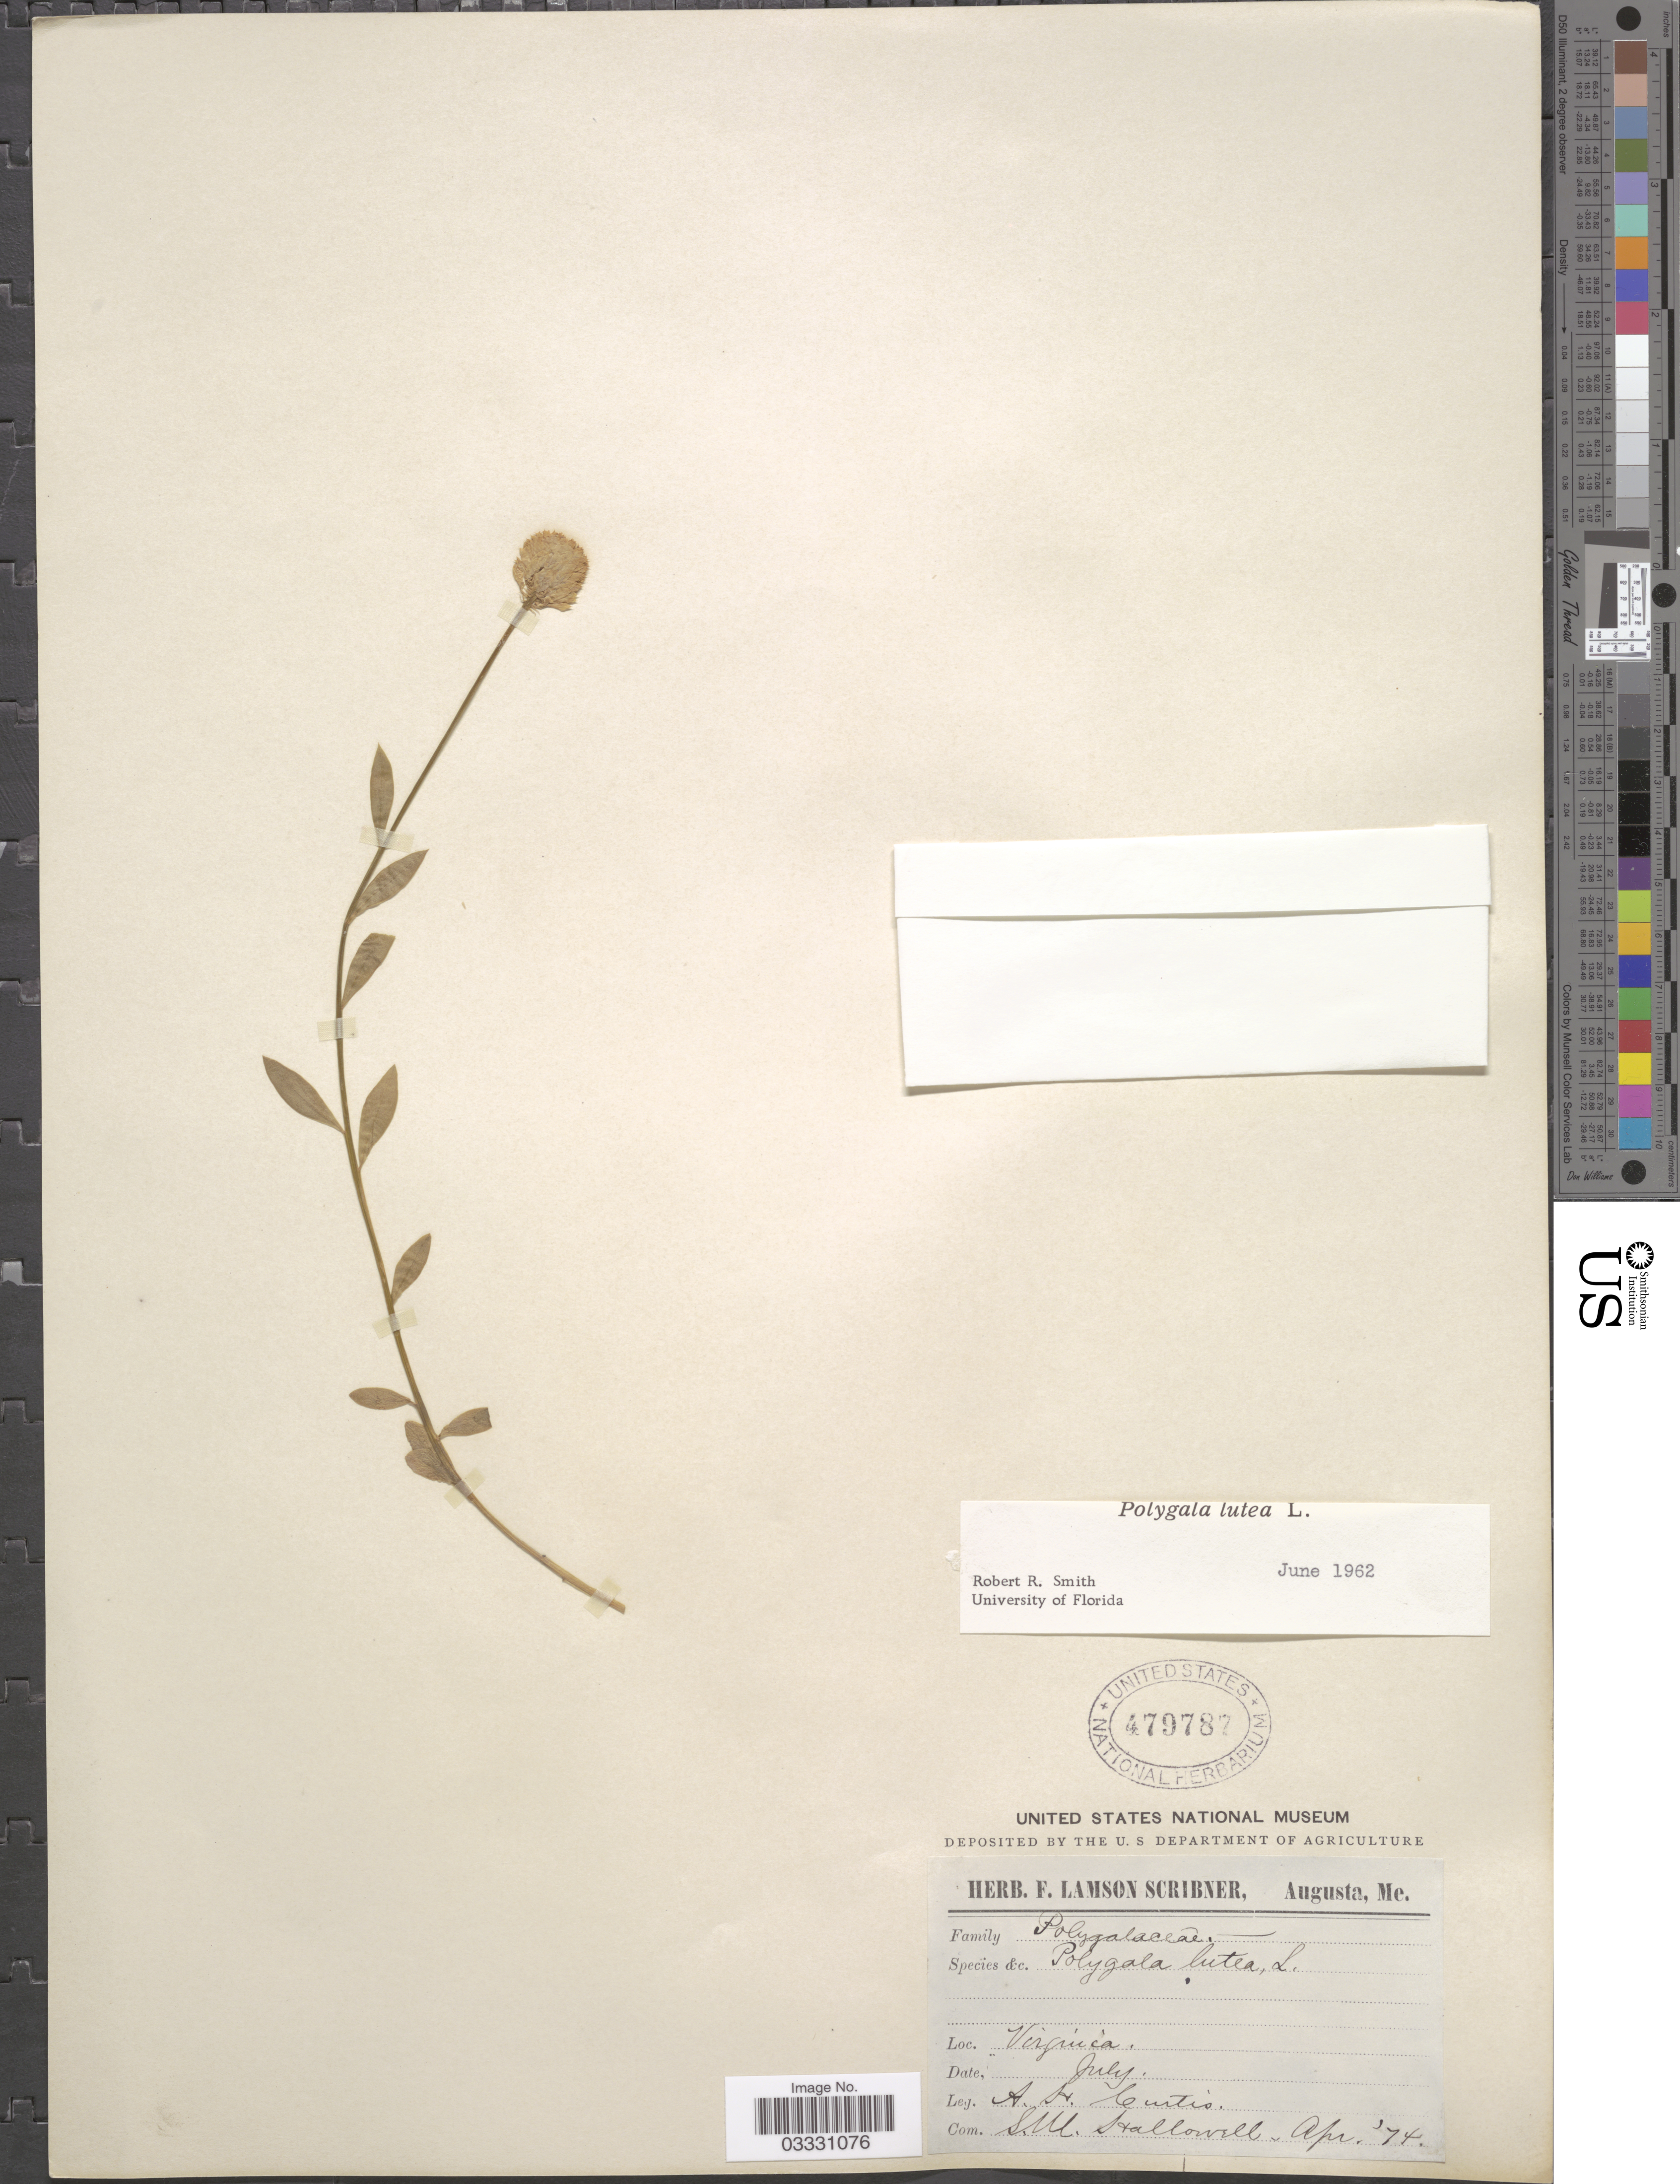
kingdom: Plantae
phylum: Tracheophyta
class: Magnoliopsida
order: Fabales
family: Polygalaceae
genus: Polygala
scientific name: Polygala lutea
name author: L.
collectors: A. Curtis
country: United States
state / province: Virginia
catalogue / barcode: US 479787